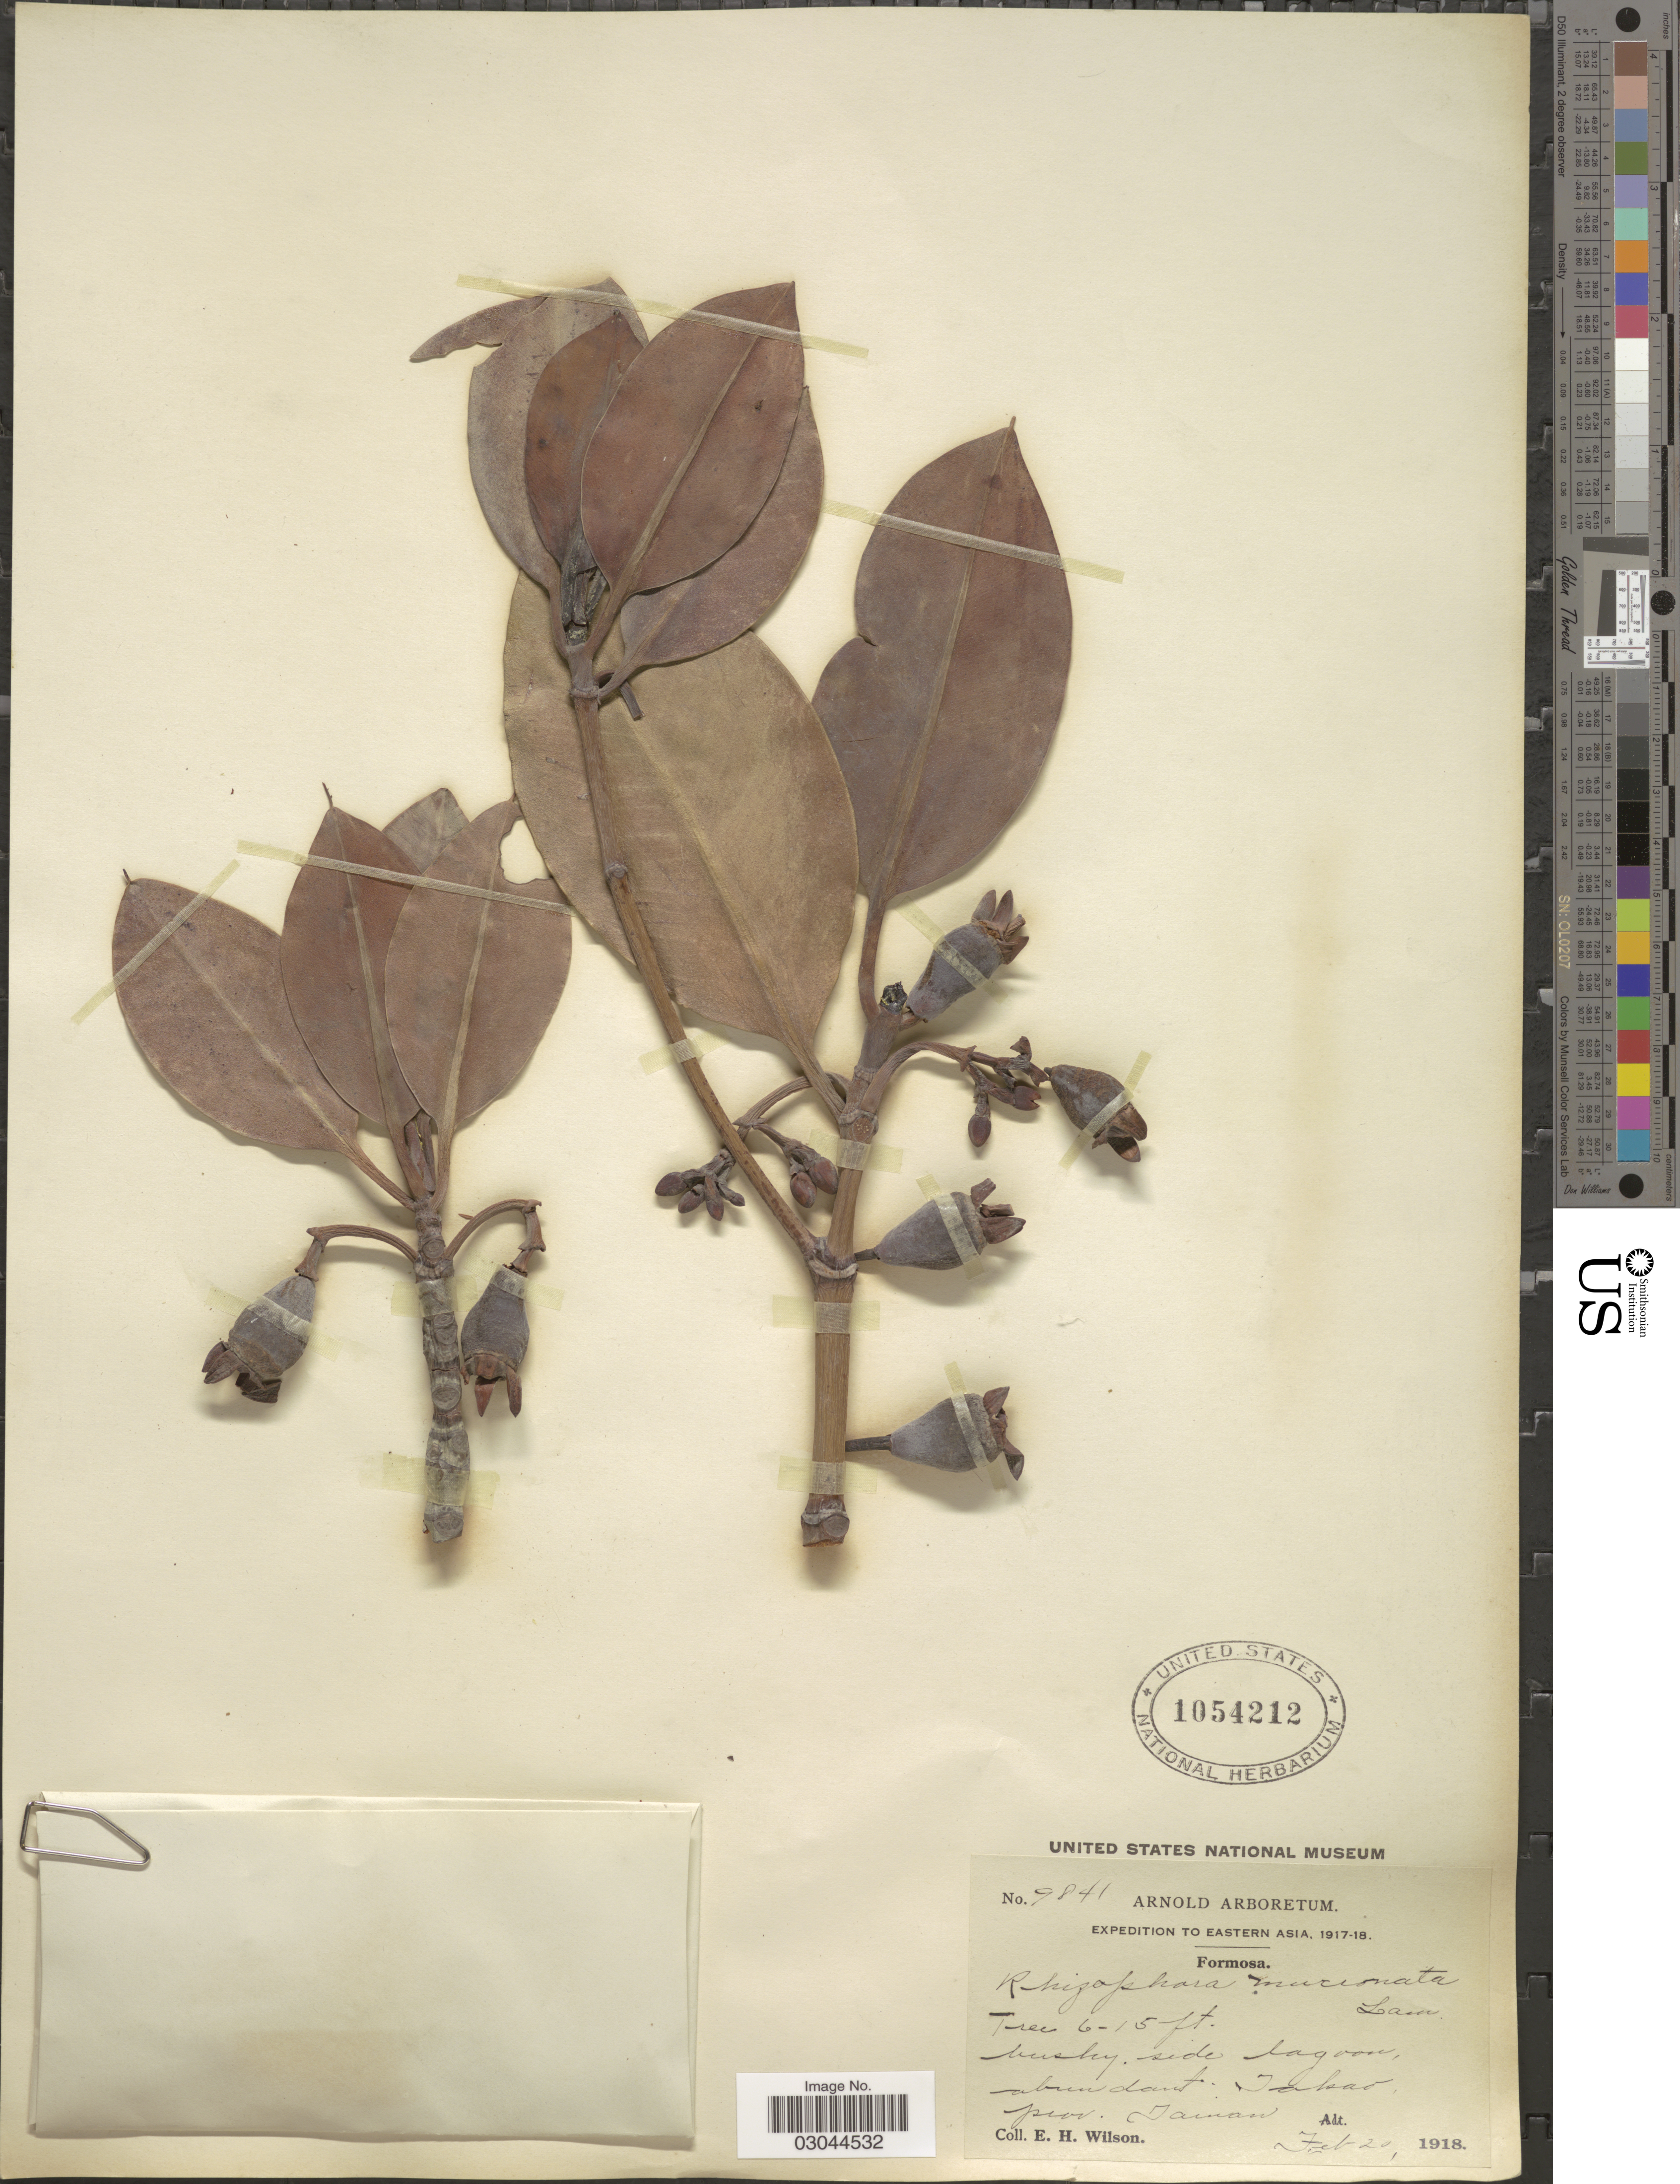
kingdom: Plantae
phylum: Tracheophyta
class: Magnoliopsida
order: Malpighiales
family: Rhizophoraceae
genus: Rhizophora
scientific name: Rhizophora mucronata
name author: Lam.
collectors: E. Wilson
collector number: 9841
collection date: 1918-02-20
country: Taiwan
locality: Formosa. Eastern Asia. Iahao, prov. Taiwan.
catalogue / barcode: US 1054212